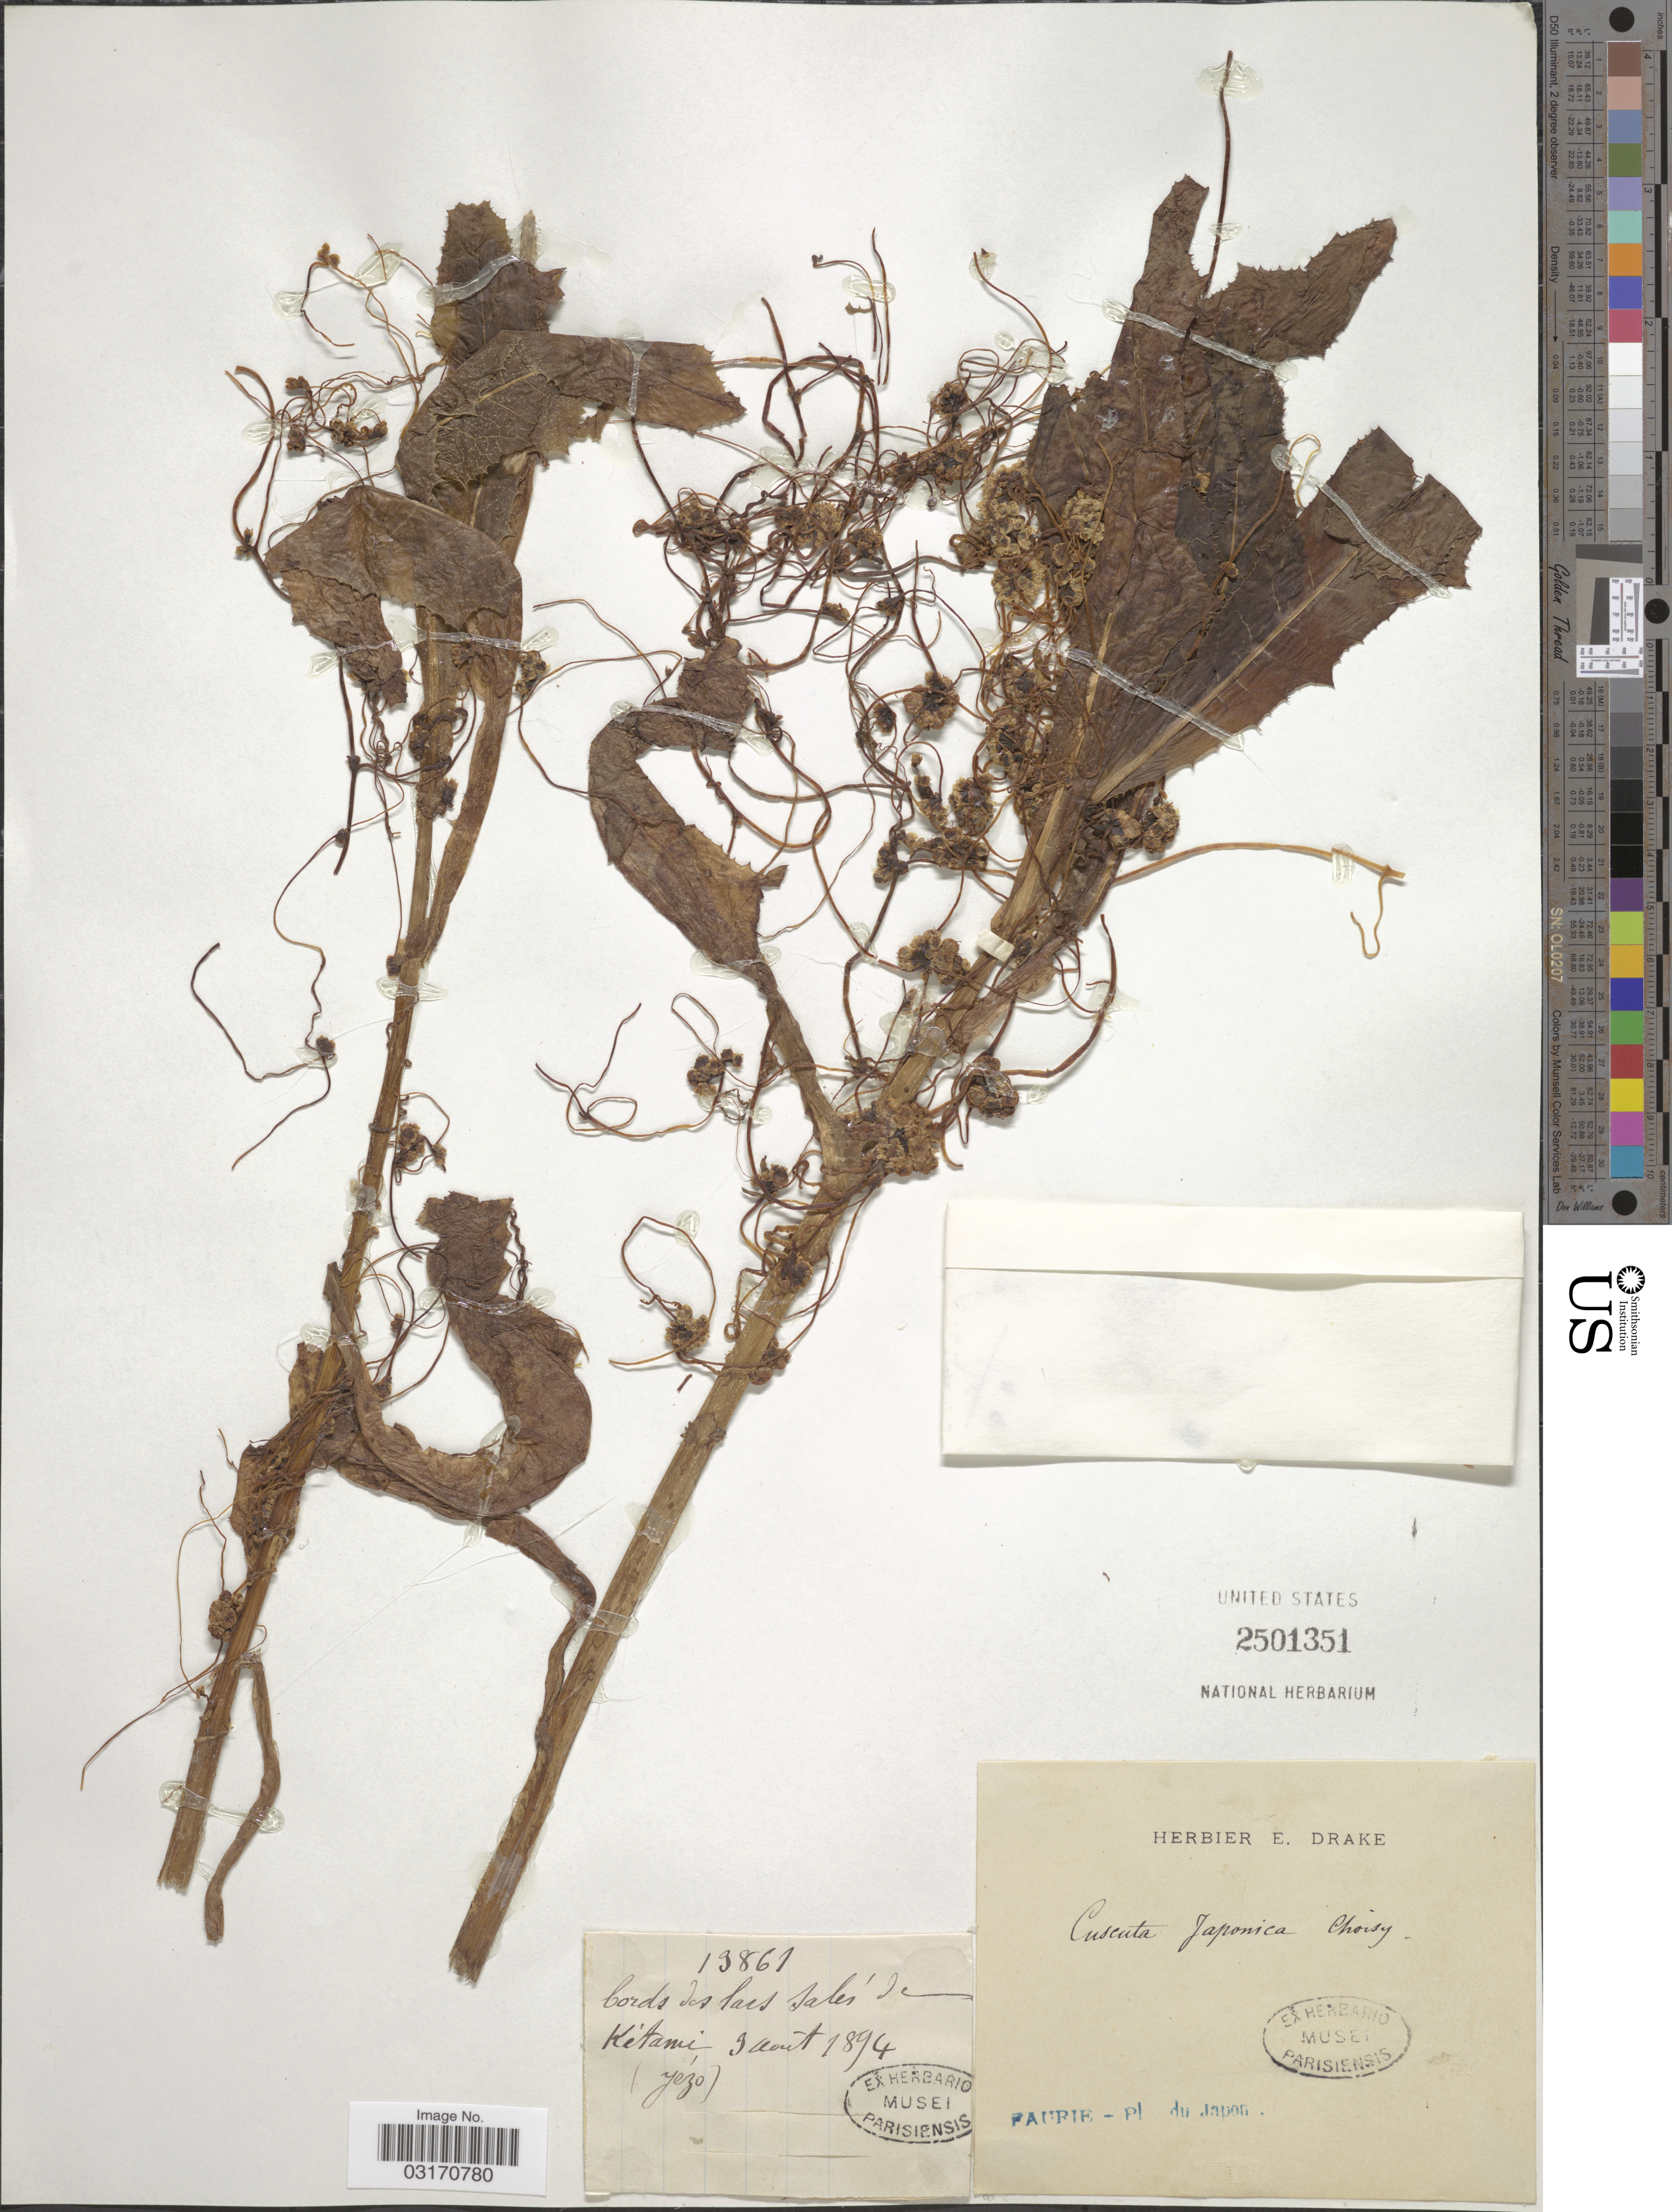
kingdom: Plantae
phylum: Tracheophyta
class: Magnoliopsida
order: Solanales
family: Convolvulaceae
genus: Cuscuta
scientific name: Cuscuta japonica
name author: Choisy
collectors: -. Faurie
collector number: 19861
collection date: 1894-08-03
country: Japan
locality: Bords des lacs sales de Kitami, (Yézo).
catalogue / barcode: US 2501351